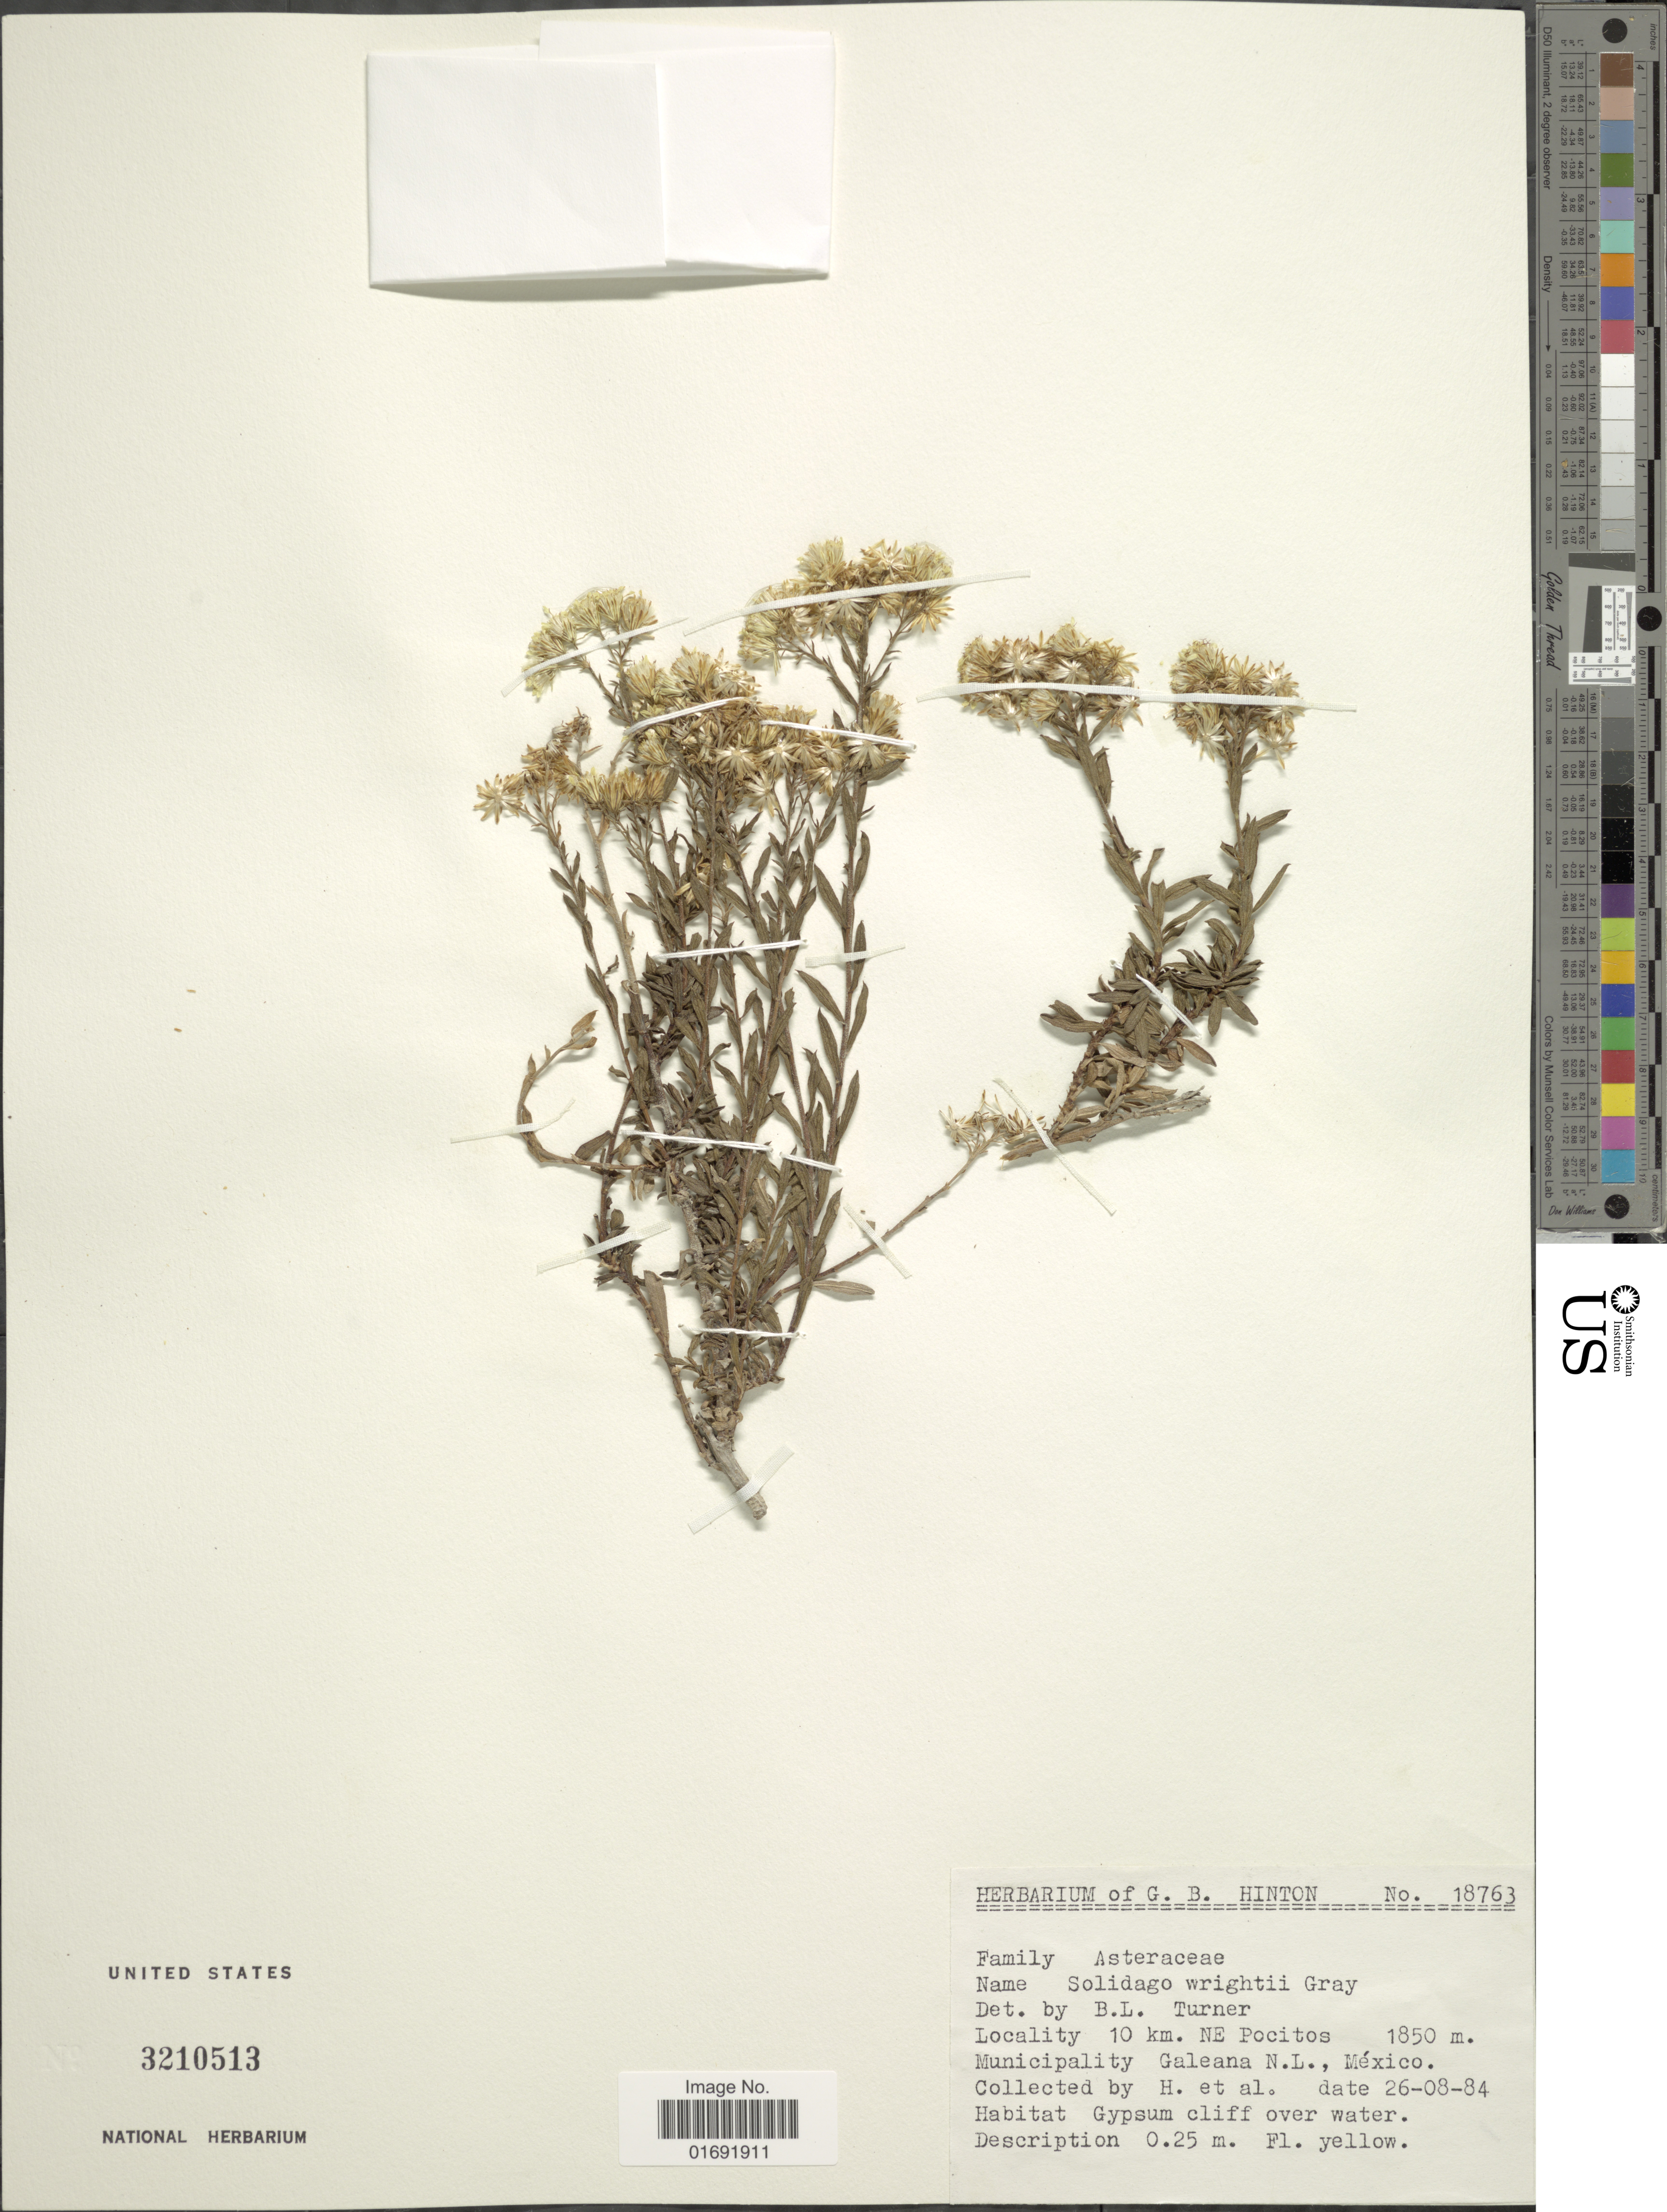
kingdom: Plantae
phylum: Tracheophyta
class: Magnoliopsida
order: Asterales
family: Asteraceae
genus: Solidago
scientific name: Solidago wrightii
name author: A. Gray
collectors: G. B. Hinton & et al.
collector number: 18763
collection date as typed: Transcribed d/m/y: 26/8/84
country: Mexico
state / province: Nuevo León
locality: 10 km NE Pocitos, Municipality Galeana N. L.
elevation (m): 1850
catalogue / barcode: US 3210513